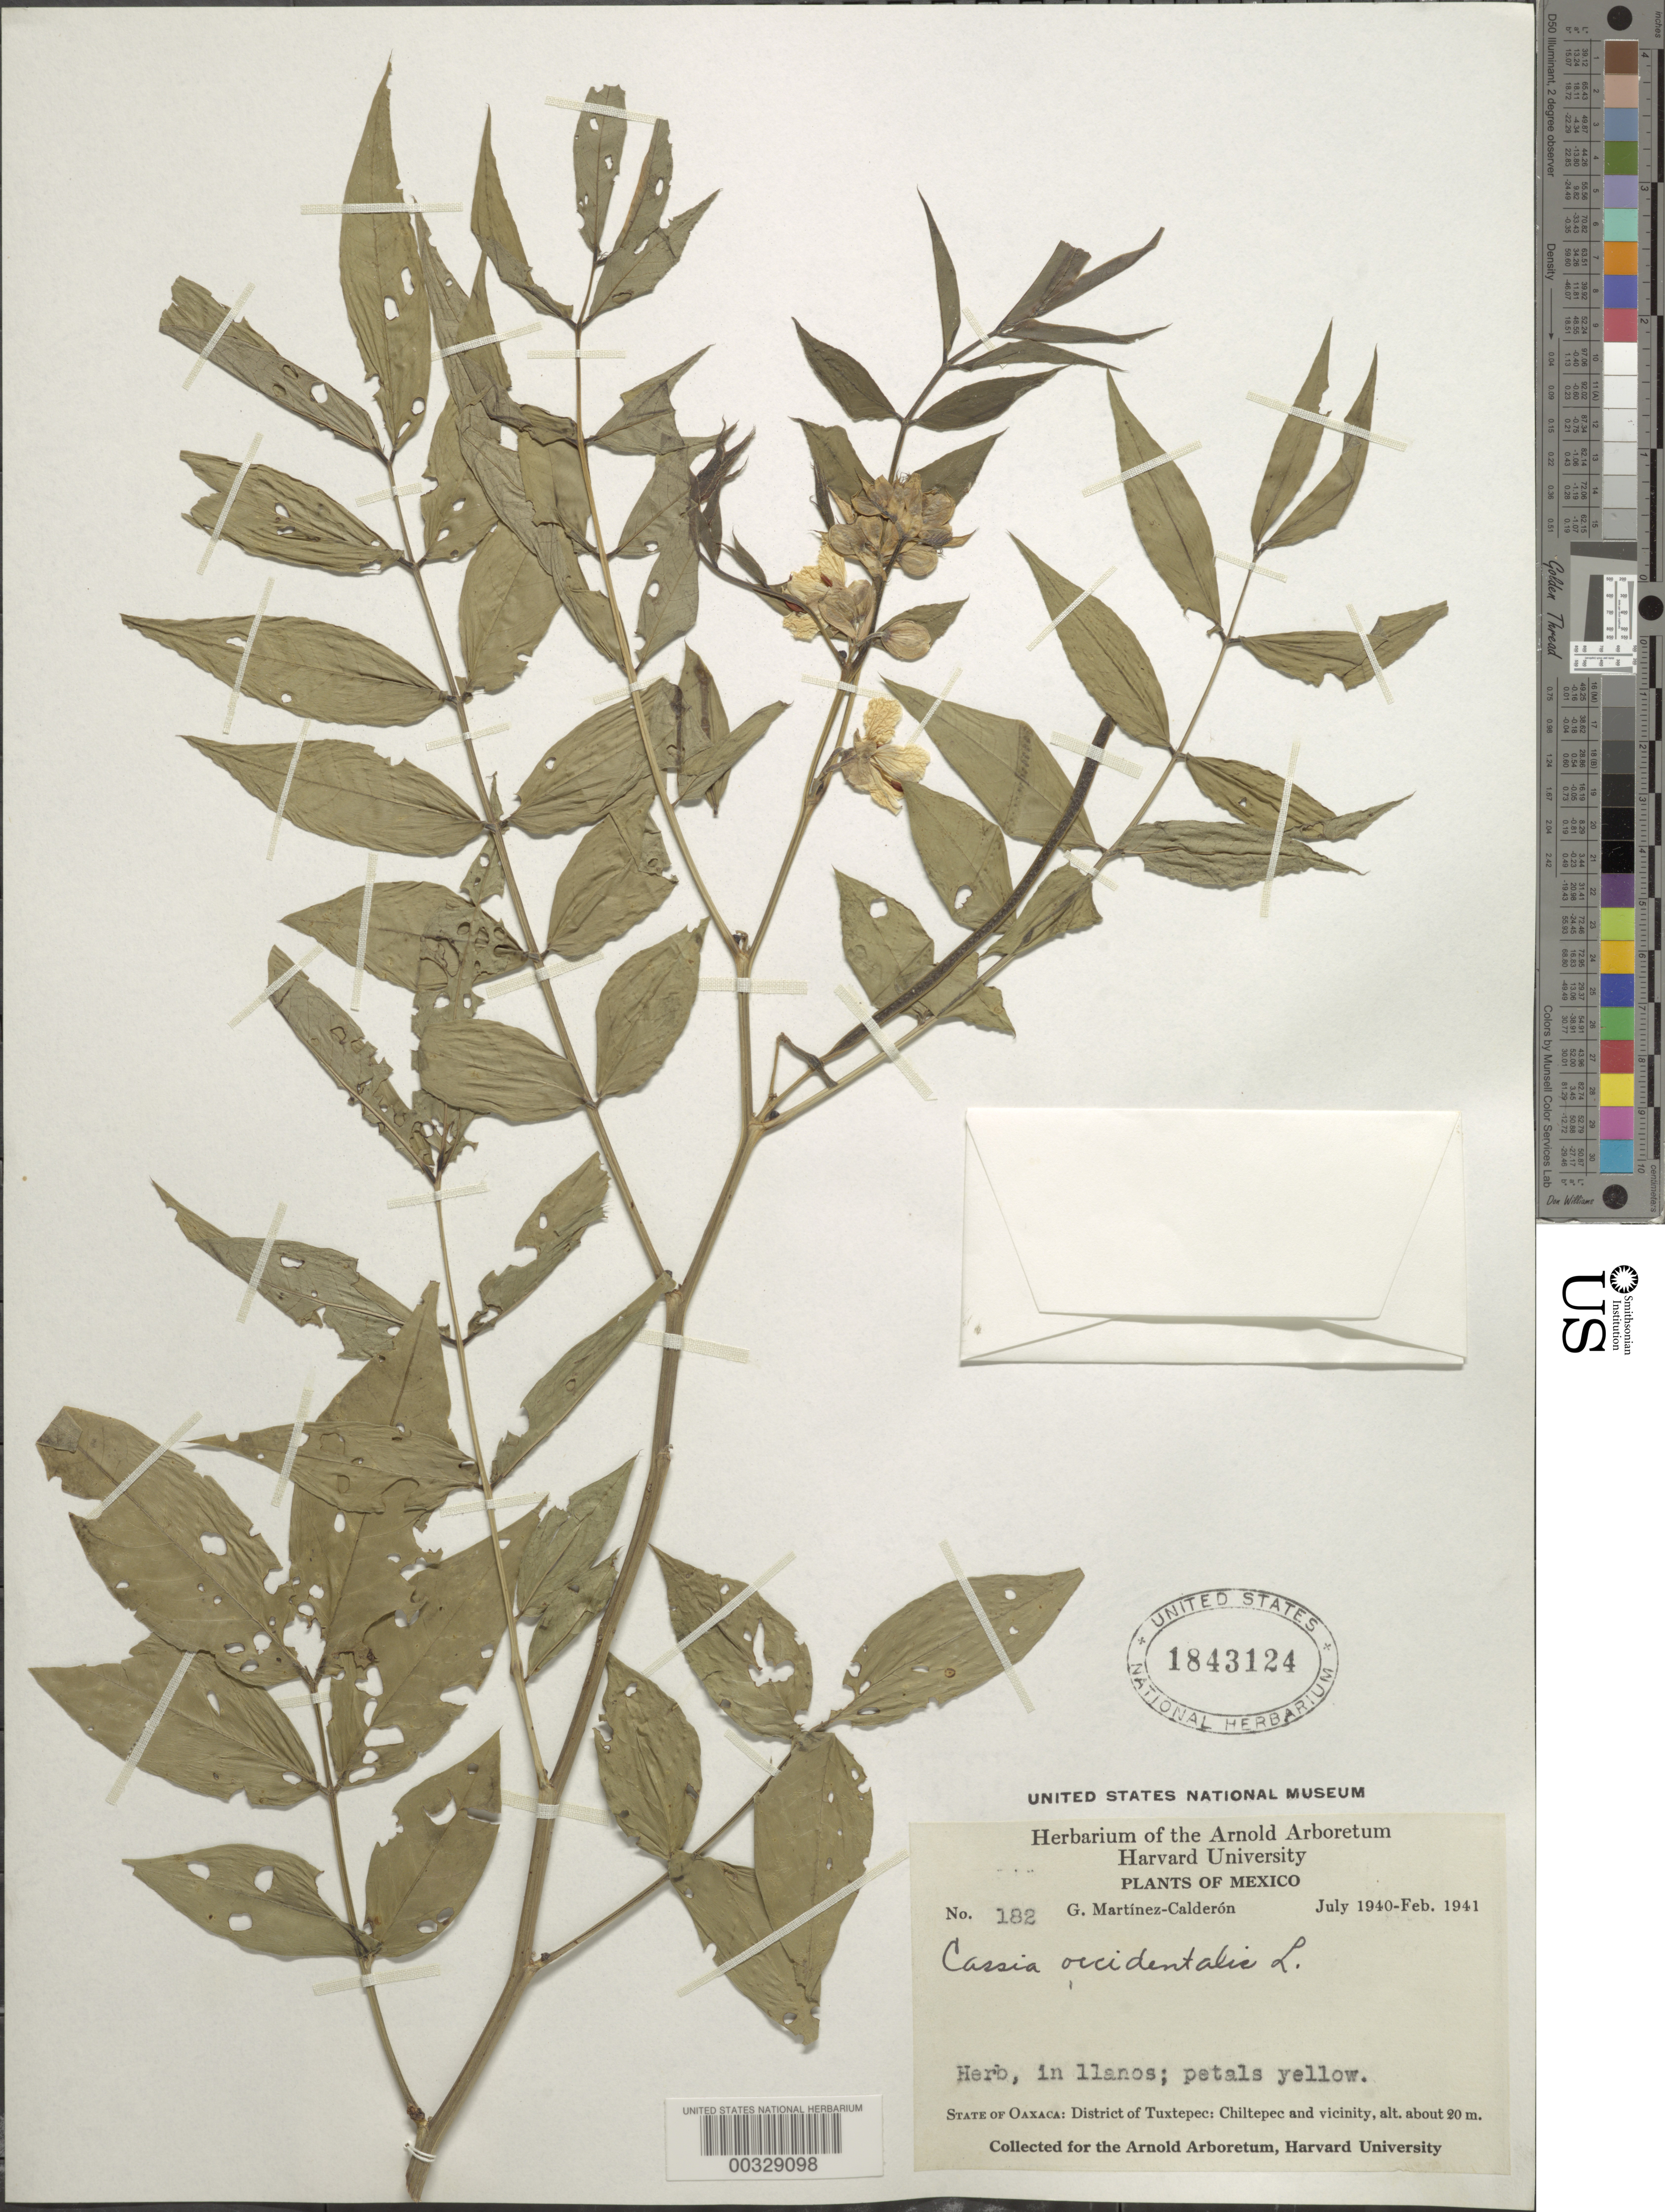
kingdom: Plantae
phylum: Tracheophyta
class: Magnoliopsida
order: Fabales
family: Fabaceae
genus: Senna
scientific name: Senna occidentalis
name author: (L.) Link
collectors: G. Martínez Calderón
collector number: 182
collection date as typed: Jul 1940 to -- Feb 1941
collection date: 1940-07/1941-02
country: Mexico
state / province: Oaxaca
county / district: San Juan Bautista Tuxtepec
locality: Tuxtepec mun. (?), Chiltepec and vicinity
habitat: Llanos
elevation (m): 20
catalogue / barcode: US 1843124